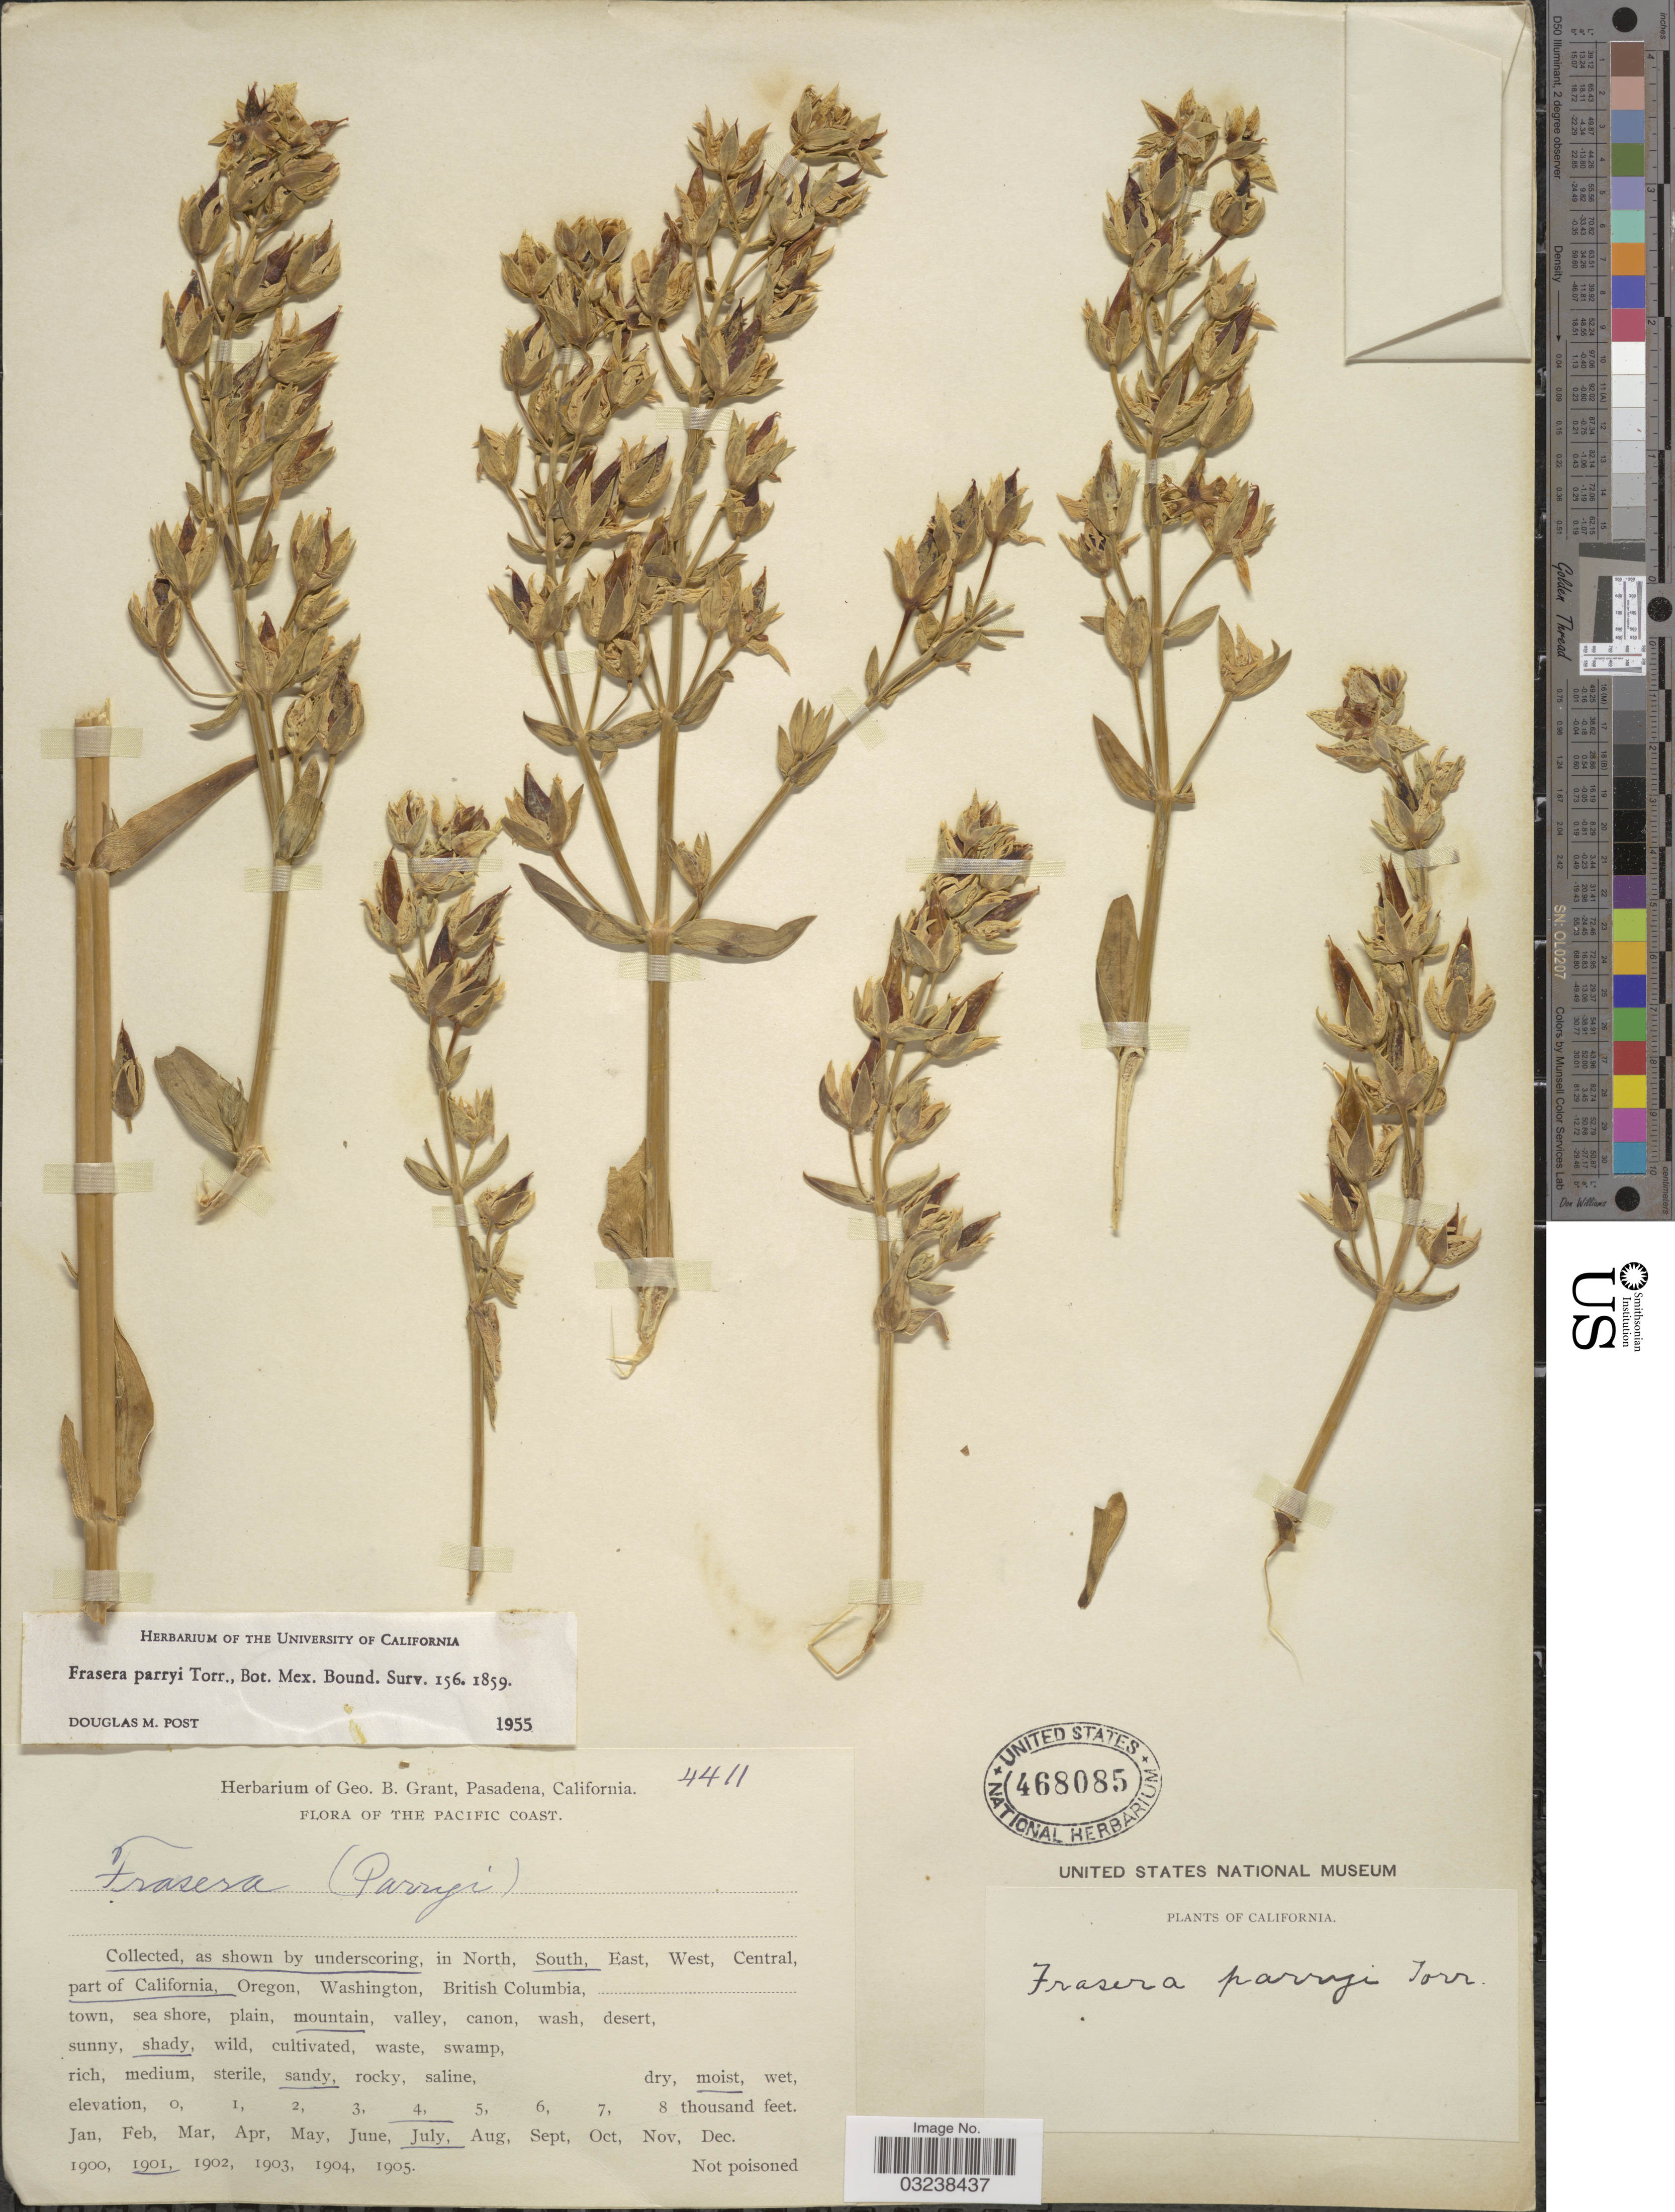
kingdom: Plantae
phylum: Tracheophyta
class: Magnoliopsida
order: Gentianales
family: Gentianaceae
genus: Swertia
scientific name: Swertia parryi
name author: (Torr.) Kuntze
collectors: ex herb. Geo. B. Grant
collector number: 4411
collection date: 1901-07-04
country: United States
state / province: California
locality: The Pacific Coast. In South, part of California, mountain.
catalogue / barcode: US 468085